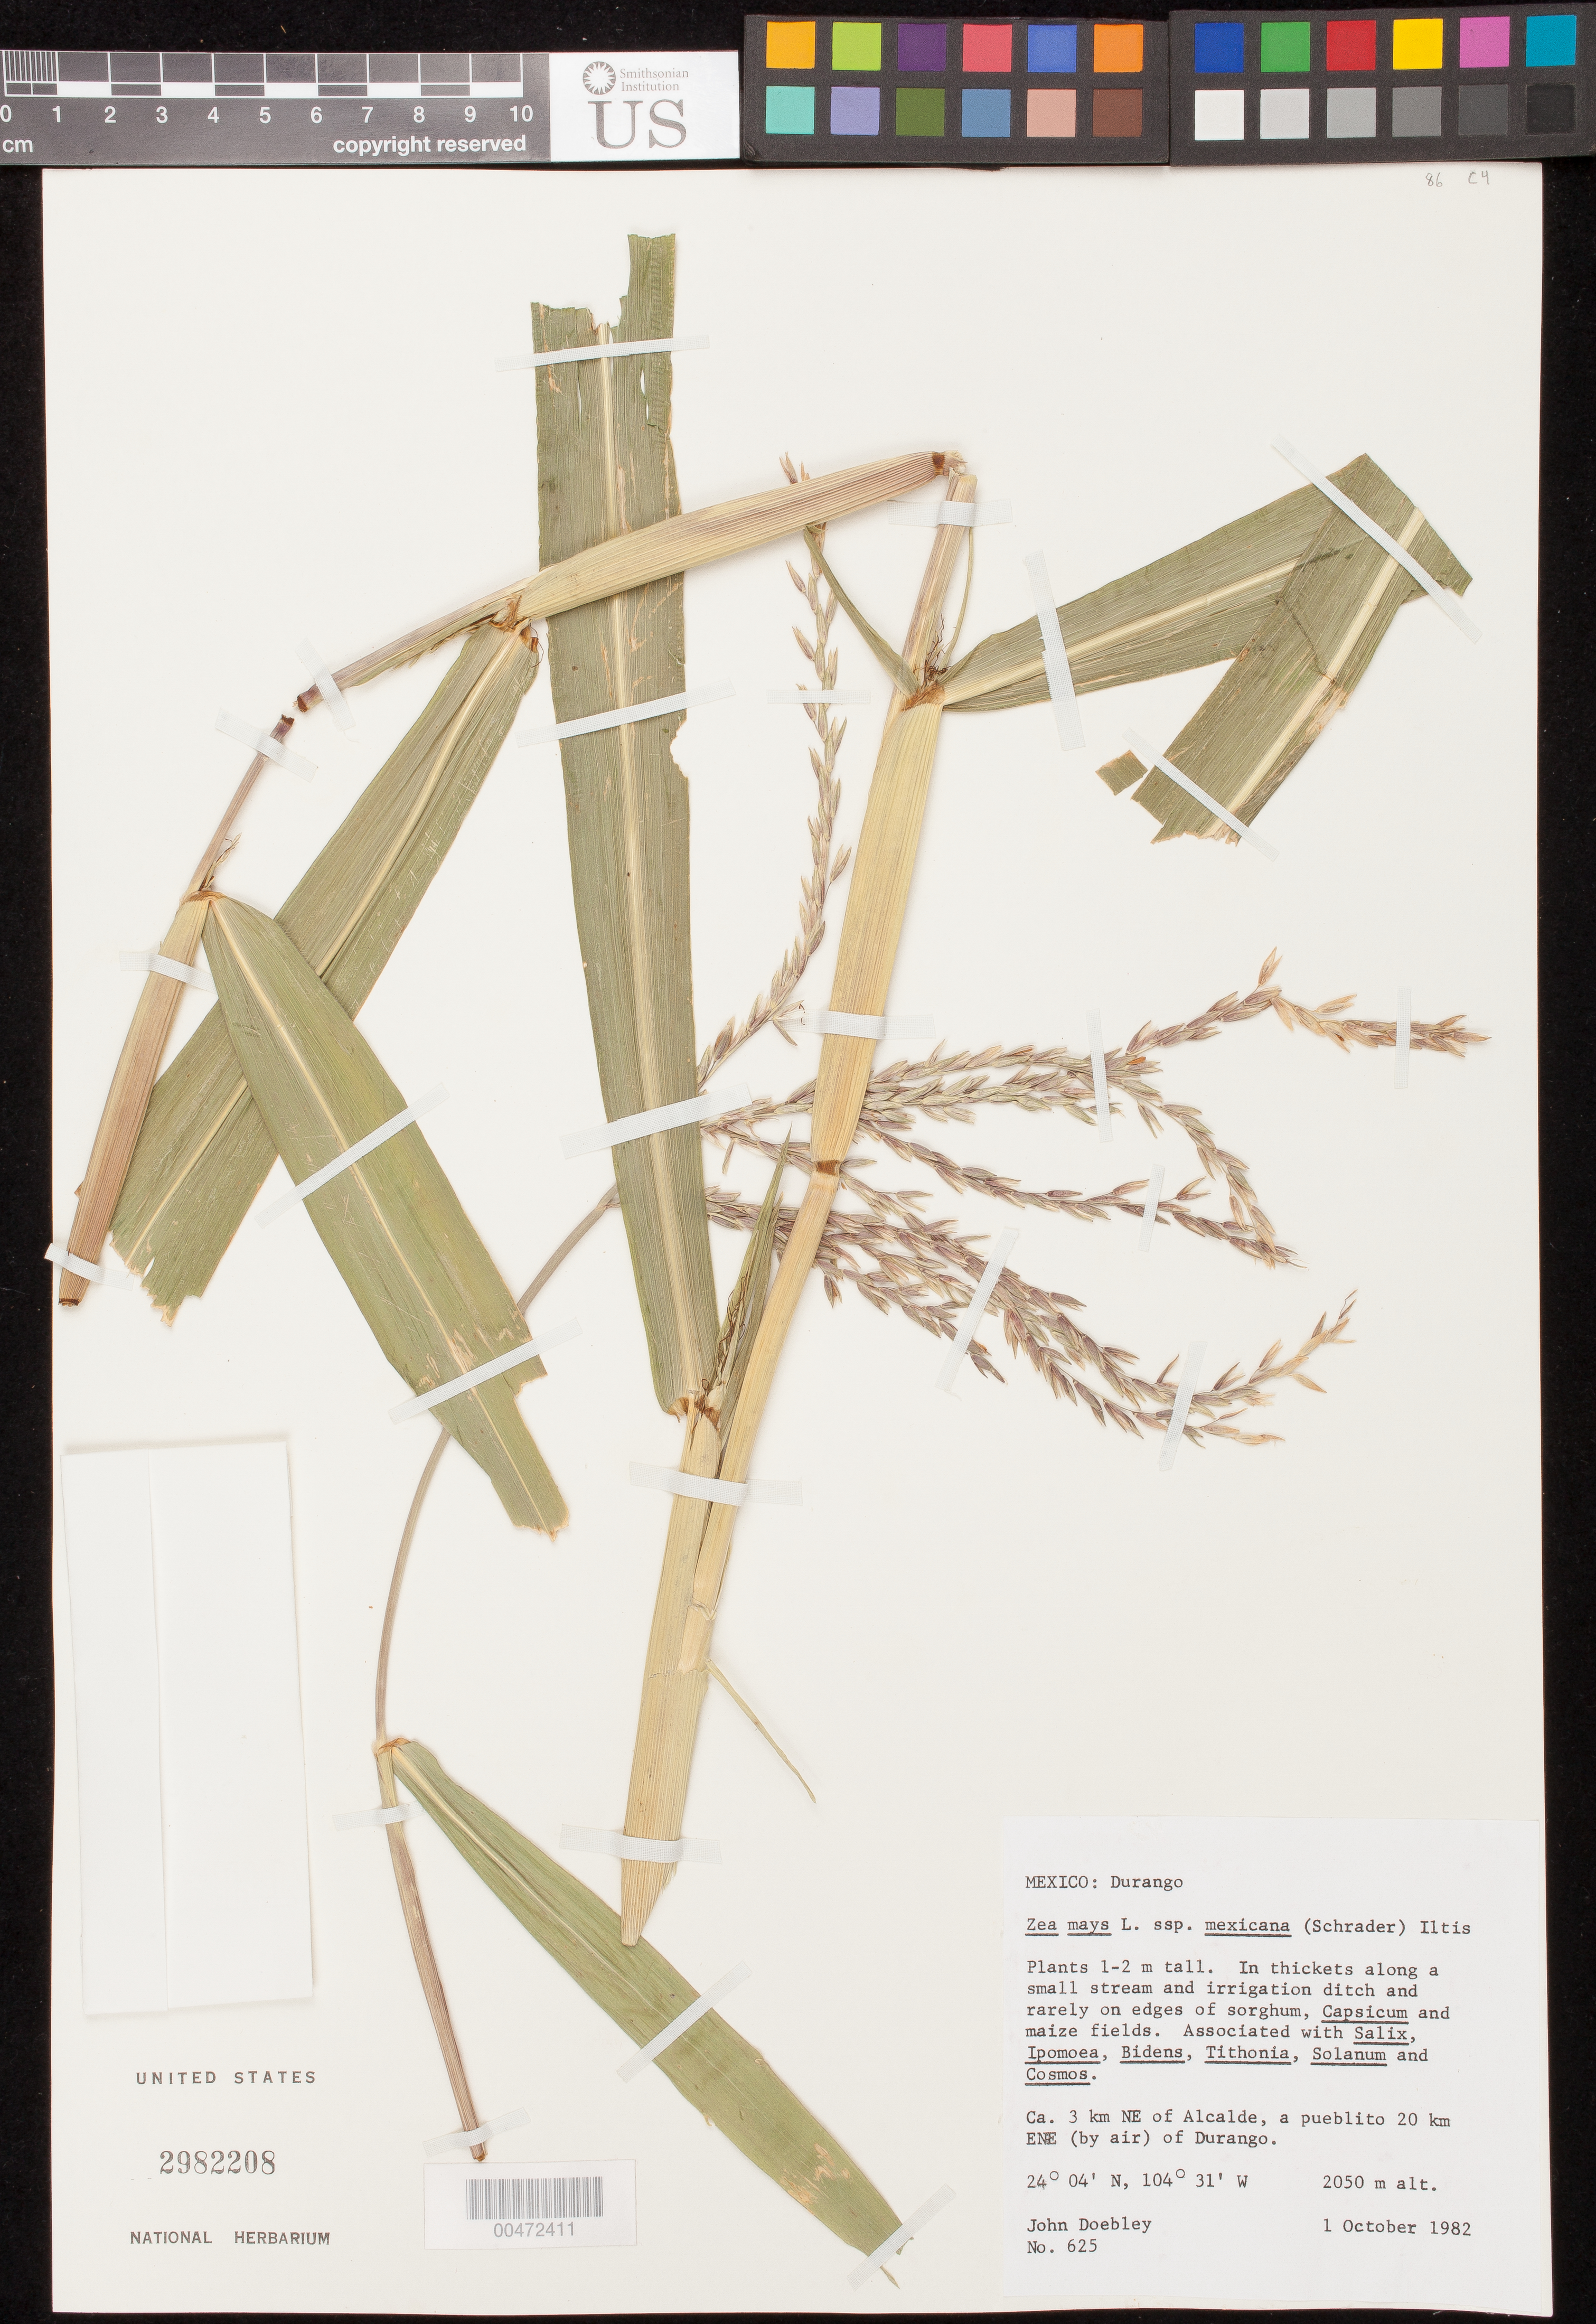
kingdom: Plantae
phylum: Tracheophyta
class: Liliopsida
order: Poales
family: Poaceae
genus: Zea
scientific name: Zea mays subsp. mexicana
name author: (Schrad.) Iltis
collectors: J. F. Doebley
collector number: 625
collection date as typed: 1 Oct 1982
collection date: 1982-10-01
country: Mexico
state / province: Durango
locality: Ca. 3 km NE of Alclade, a pueblito 20 km ENE (by air) of Durango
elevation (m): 2050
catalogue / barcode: US 2982208